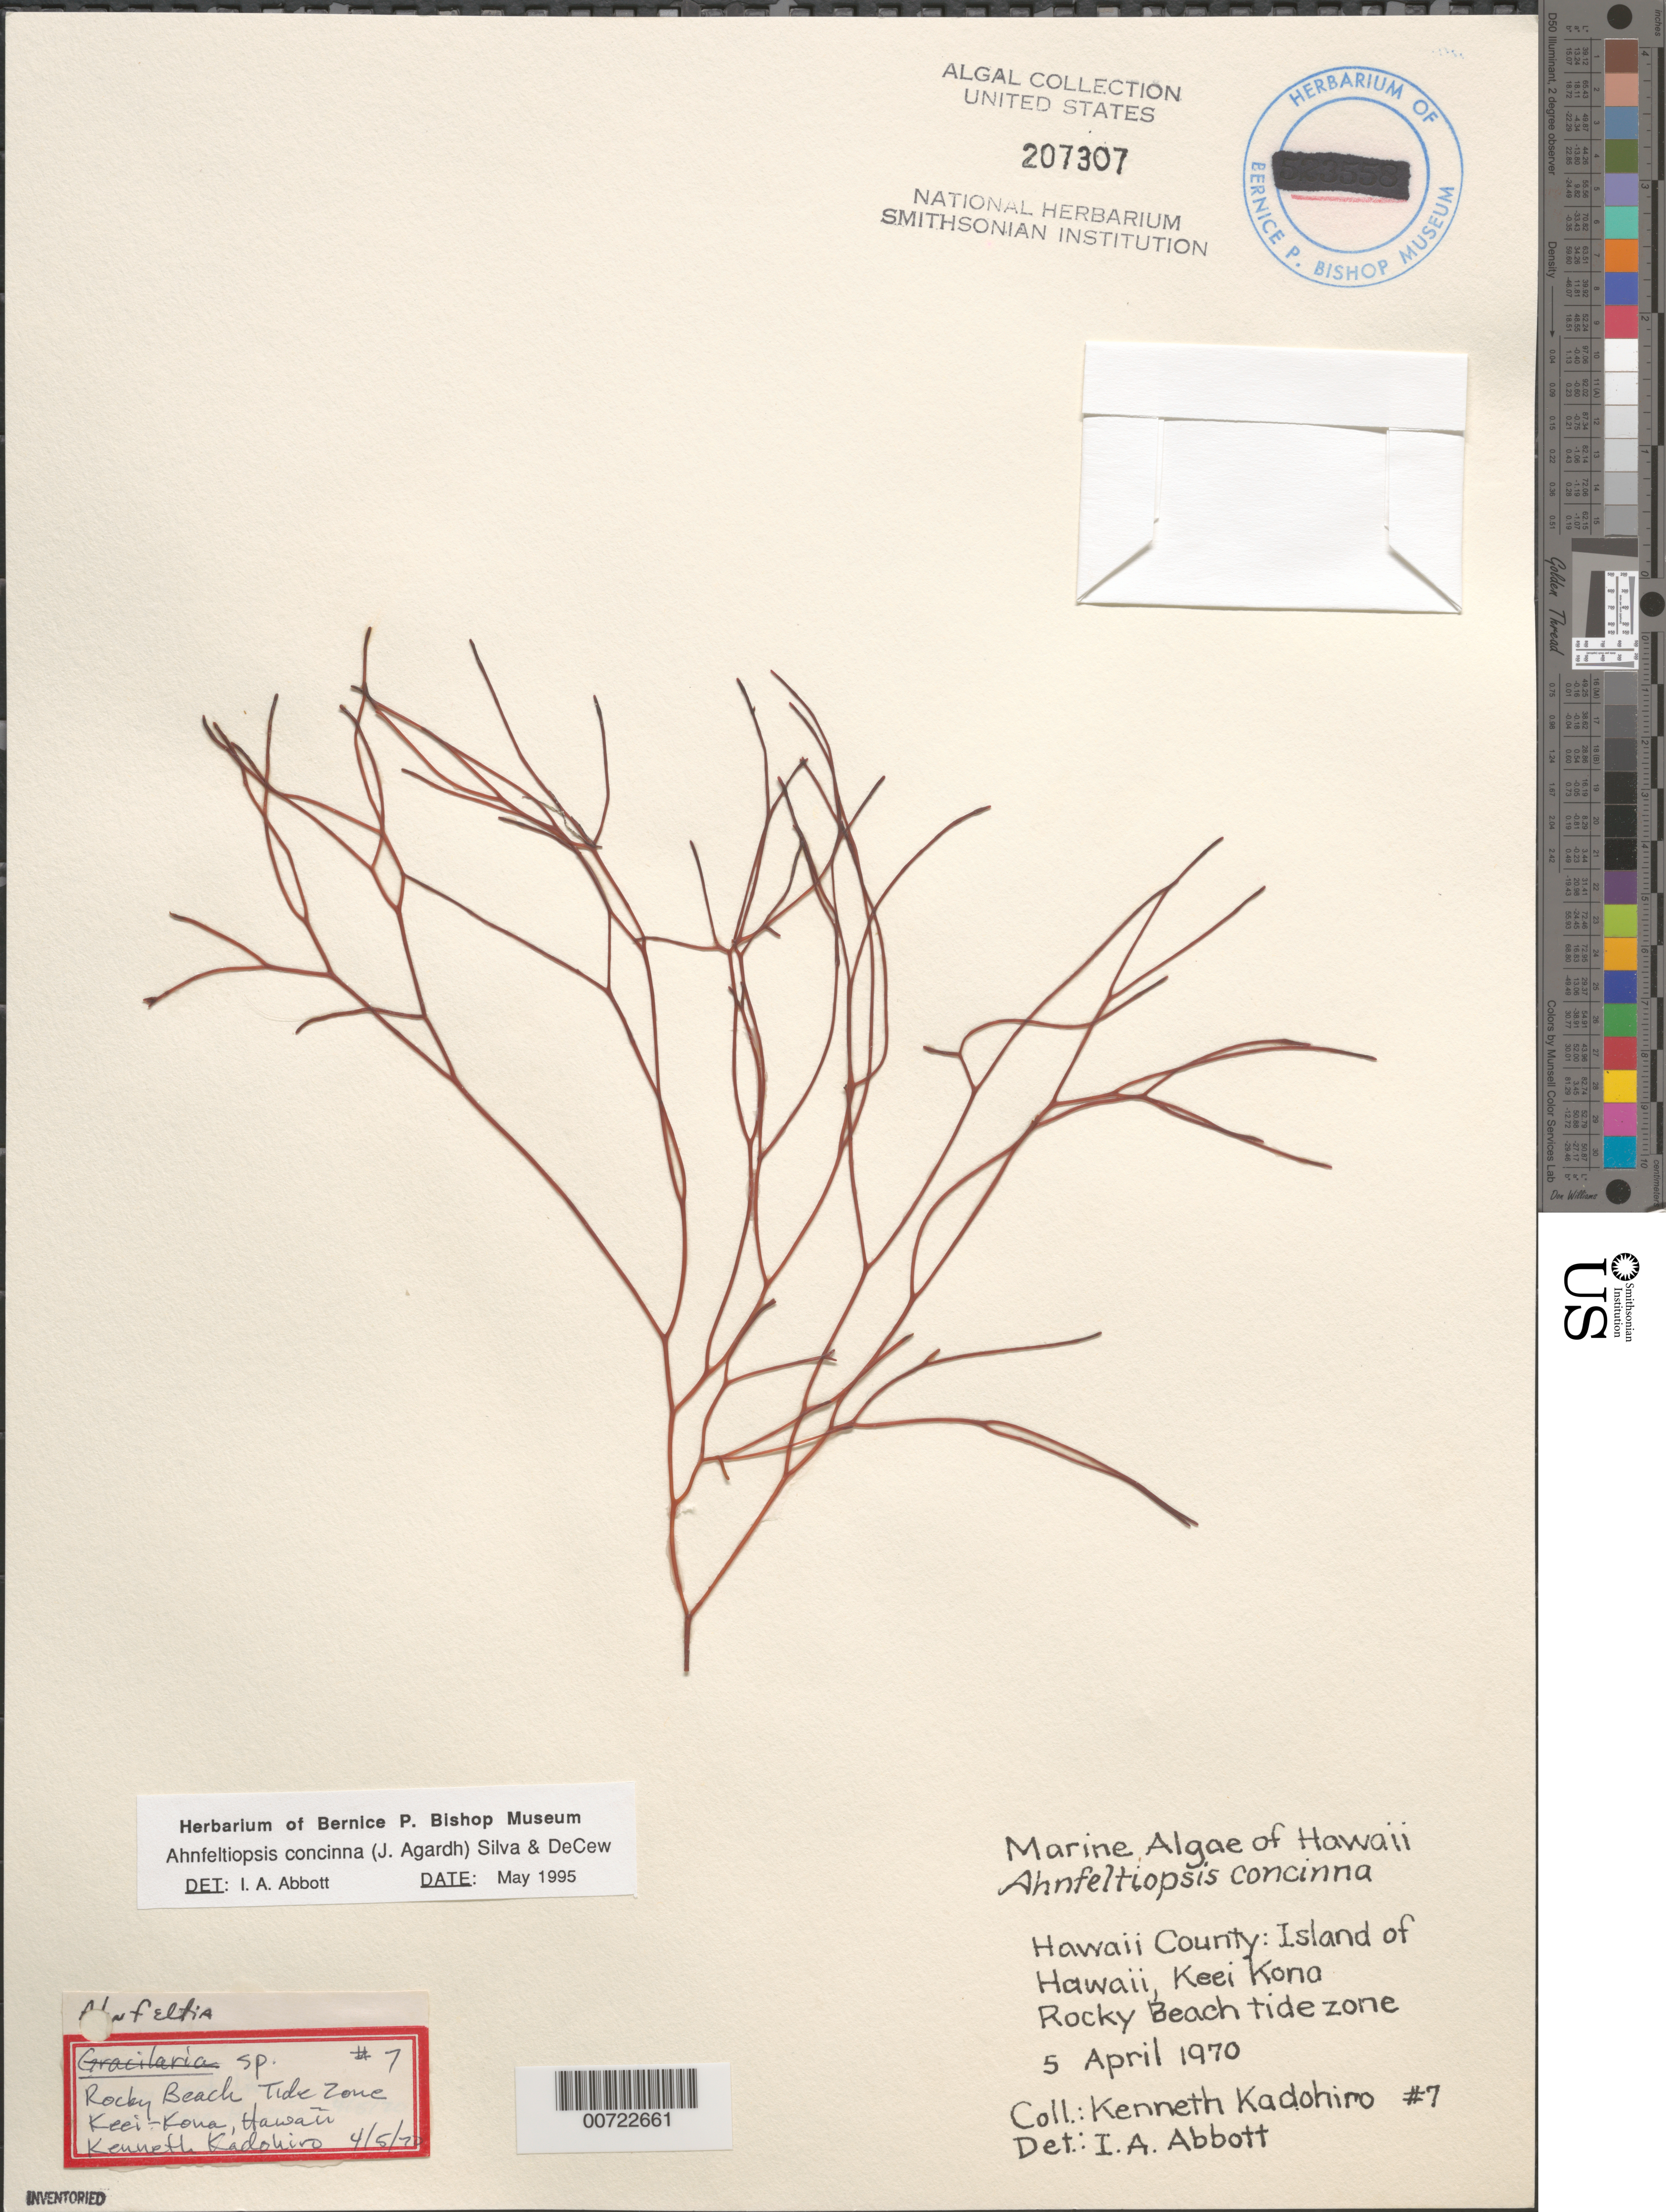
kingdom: Plantae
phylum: Rhodophyta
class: Florideophyceae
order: Gigartinales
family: Phyllophoraceae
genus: Gymnogongrus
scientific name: Gymnogongrus durvillei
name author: (Bory) M.S.Calderon & S.M. Boo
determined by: Algae name updating Project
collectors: K. Kadohiro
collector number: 7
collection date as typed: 05 Apr 1970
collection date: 1970-04-05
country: United States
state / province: Hawaii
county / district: Hawaii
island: Hawaii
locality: Keei Kona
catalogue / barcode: US 207307